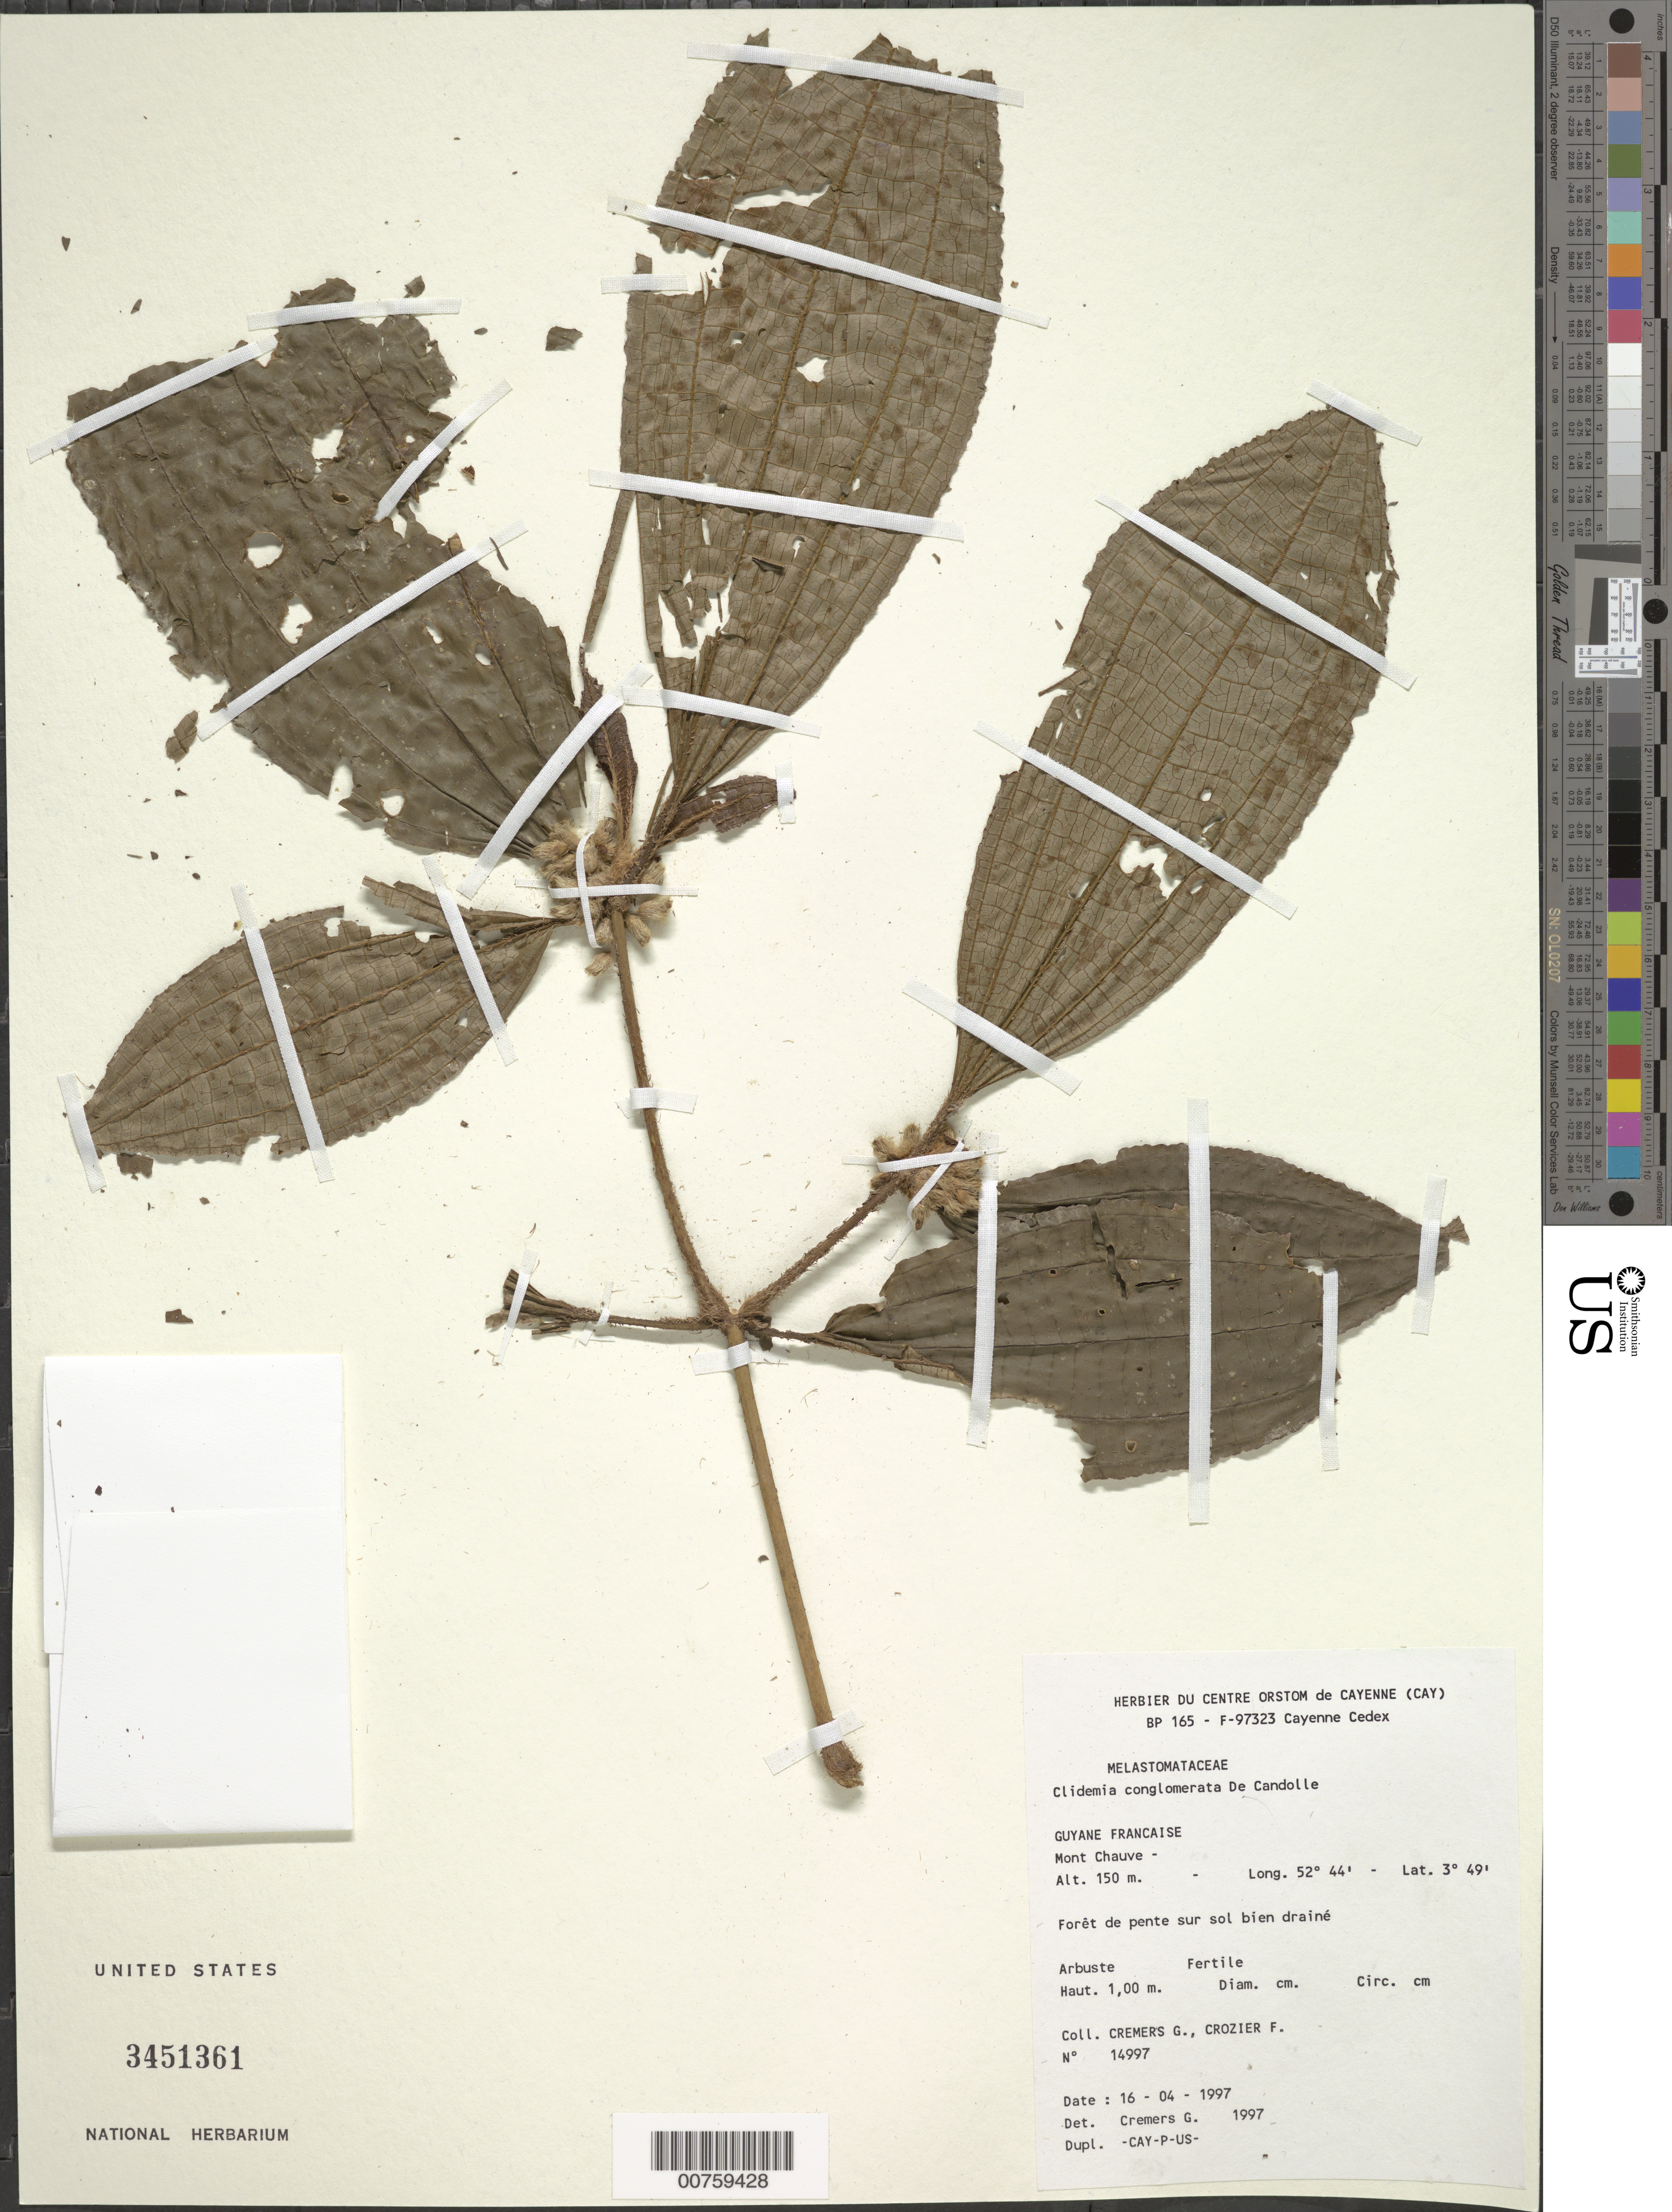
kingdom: Plantae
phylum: Tracheophyta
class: Magnoliopsida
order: Myrtales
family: Melastomataceae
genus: Clidemia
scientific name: Clidemia conglomerata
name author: DC.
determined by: Michelangeli, F. A.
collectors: G. Cremers & F. Crozier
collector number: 14997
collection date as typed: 16-Apr-97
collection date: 1997-04-16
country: French Guiana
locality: Mont Chauve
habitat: Slope forest, well drained soil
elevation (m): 150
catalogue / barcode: US 3451361